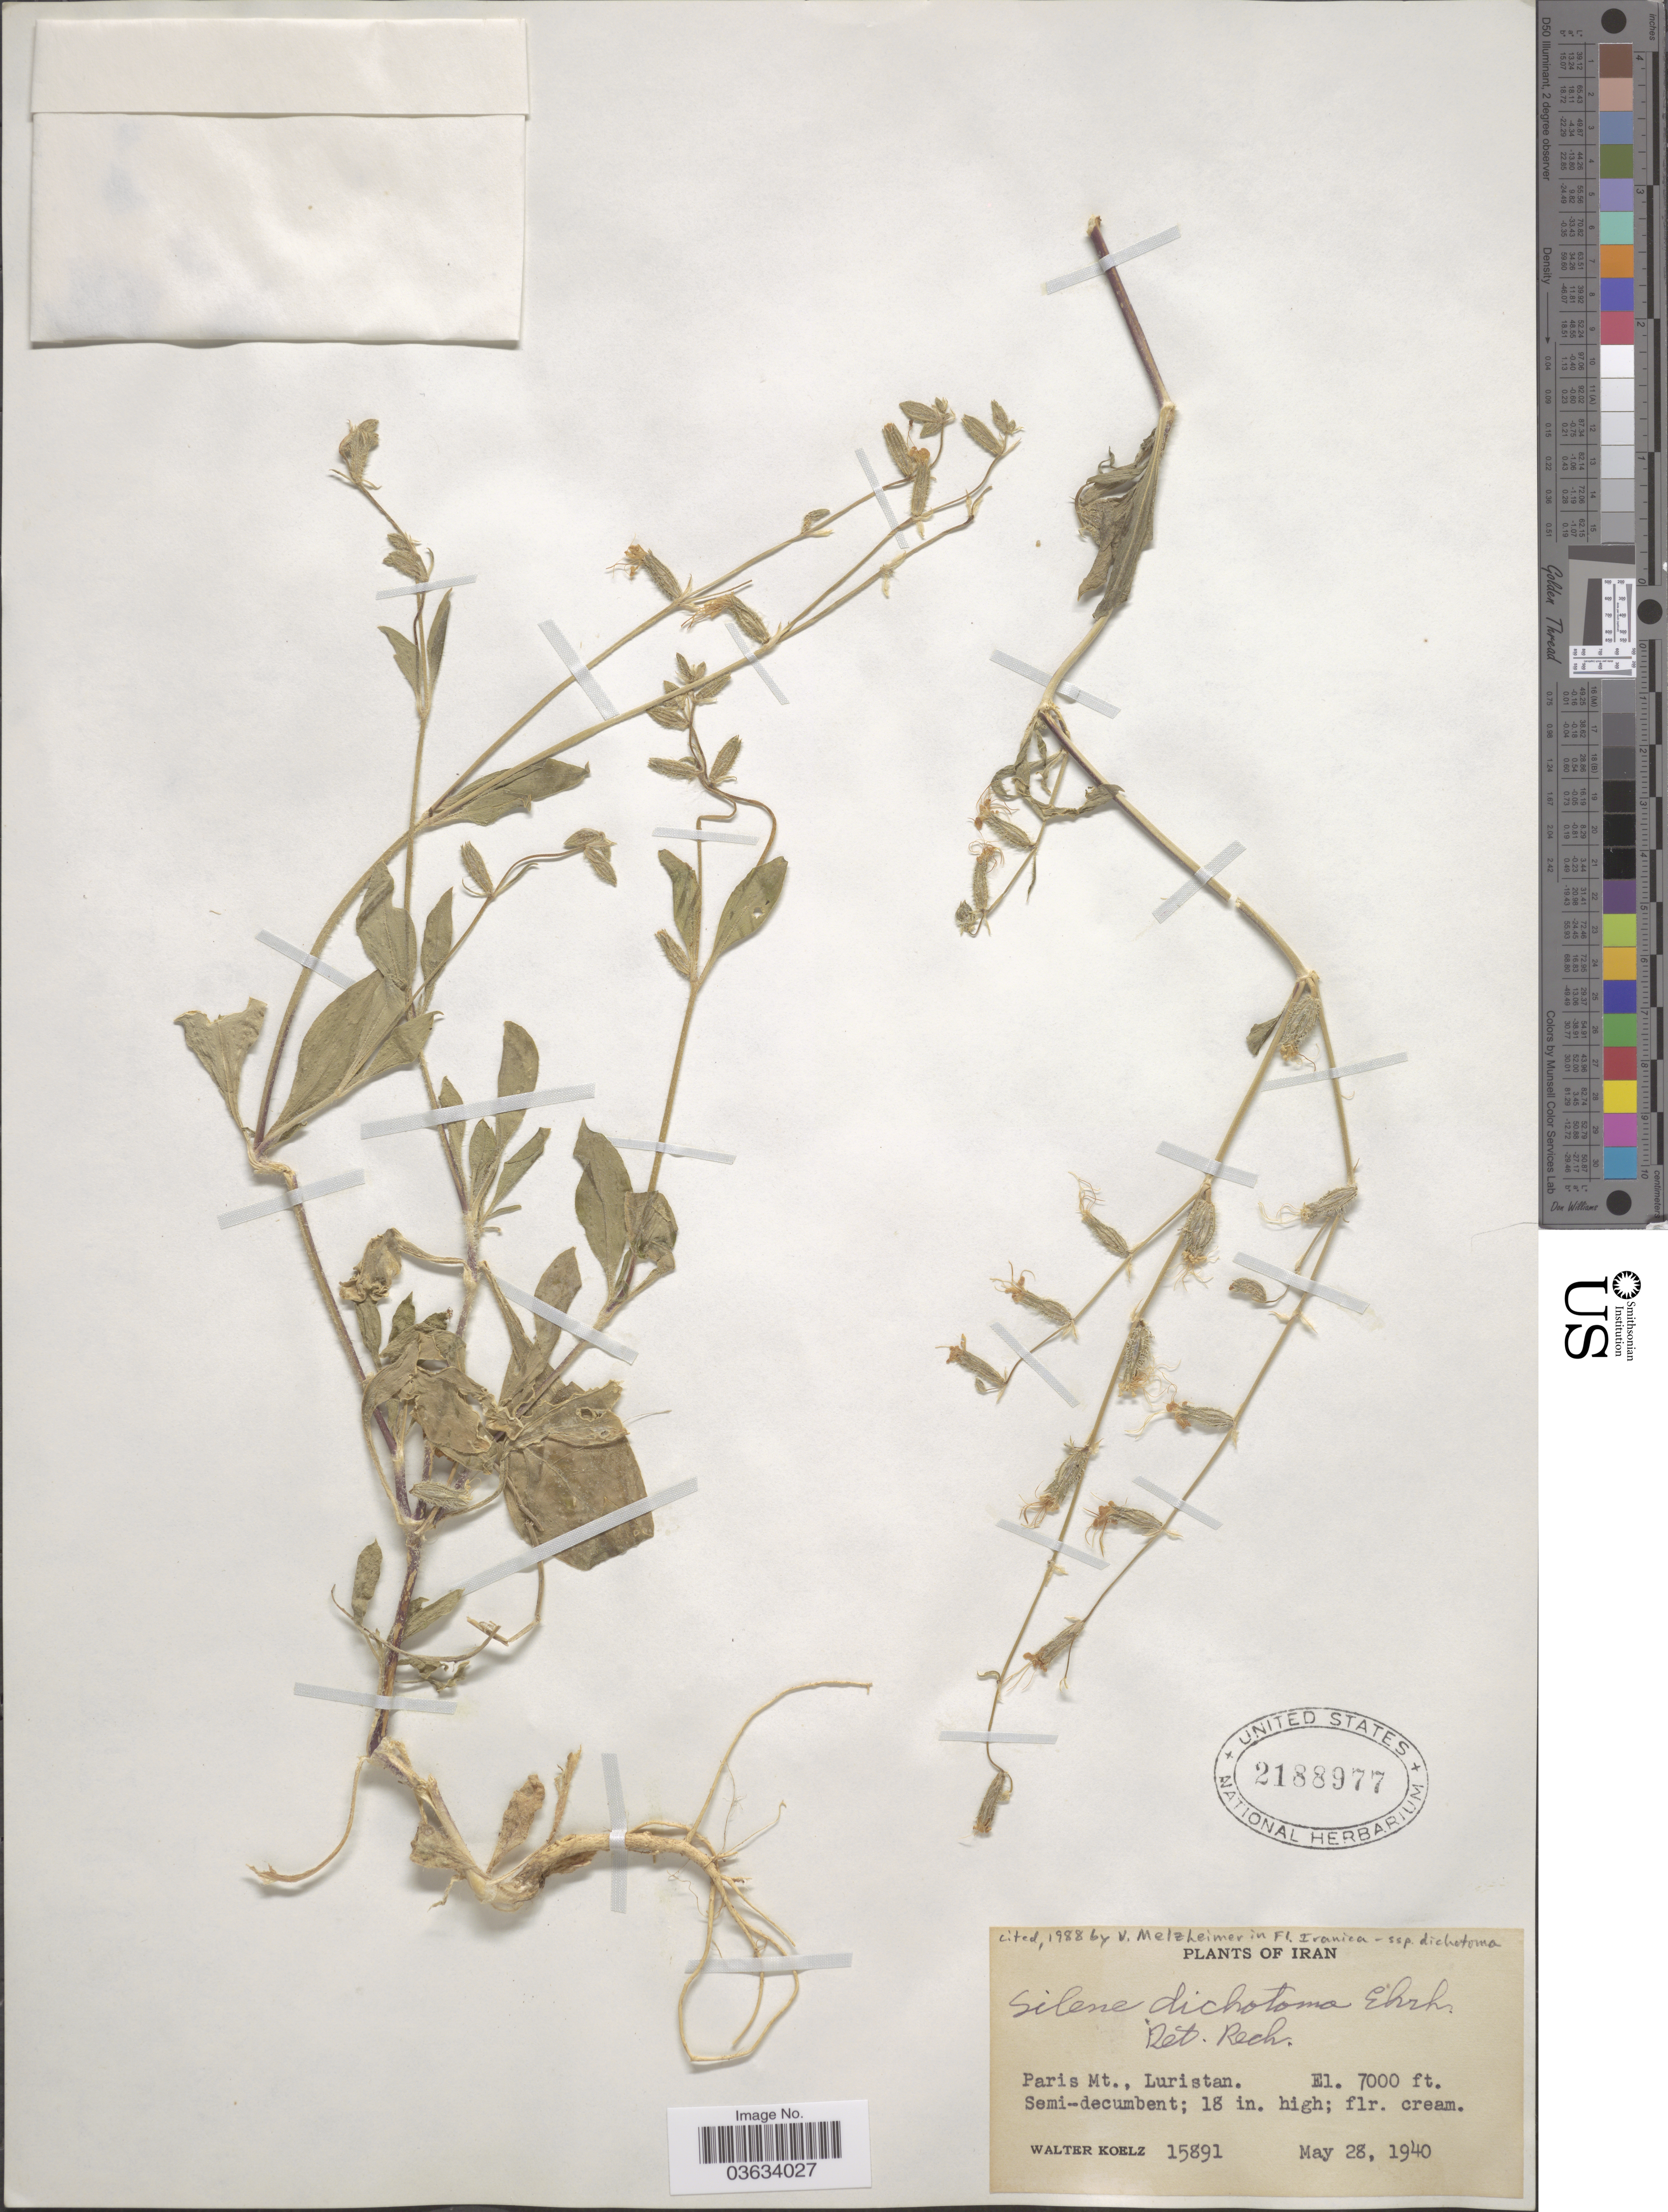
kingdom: Plantae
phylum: Tracheophyta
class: Magnoliopsida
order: Caryophyllales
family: Caryophyllaceae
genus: Silene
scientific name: Silene dichotoma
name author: Ehrh.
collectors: W. N. Koelz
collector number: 15891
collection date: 1940-05-28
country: Iran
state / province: Lorestan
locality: Paris Mt.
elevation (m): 2134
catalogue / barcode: US 2188977